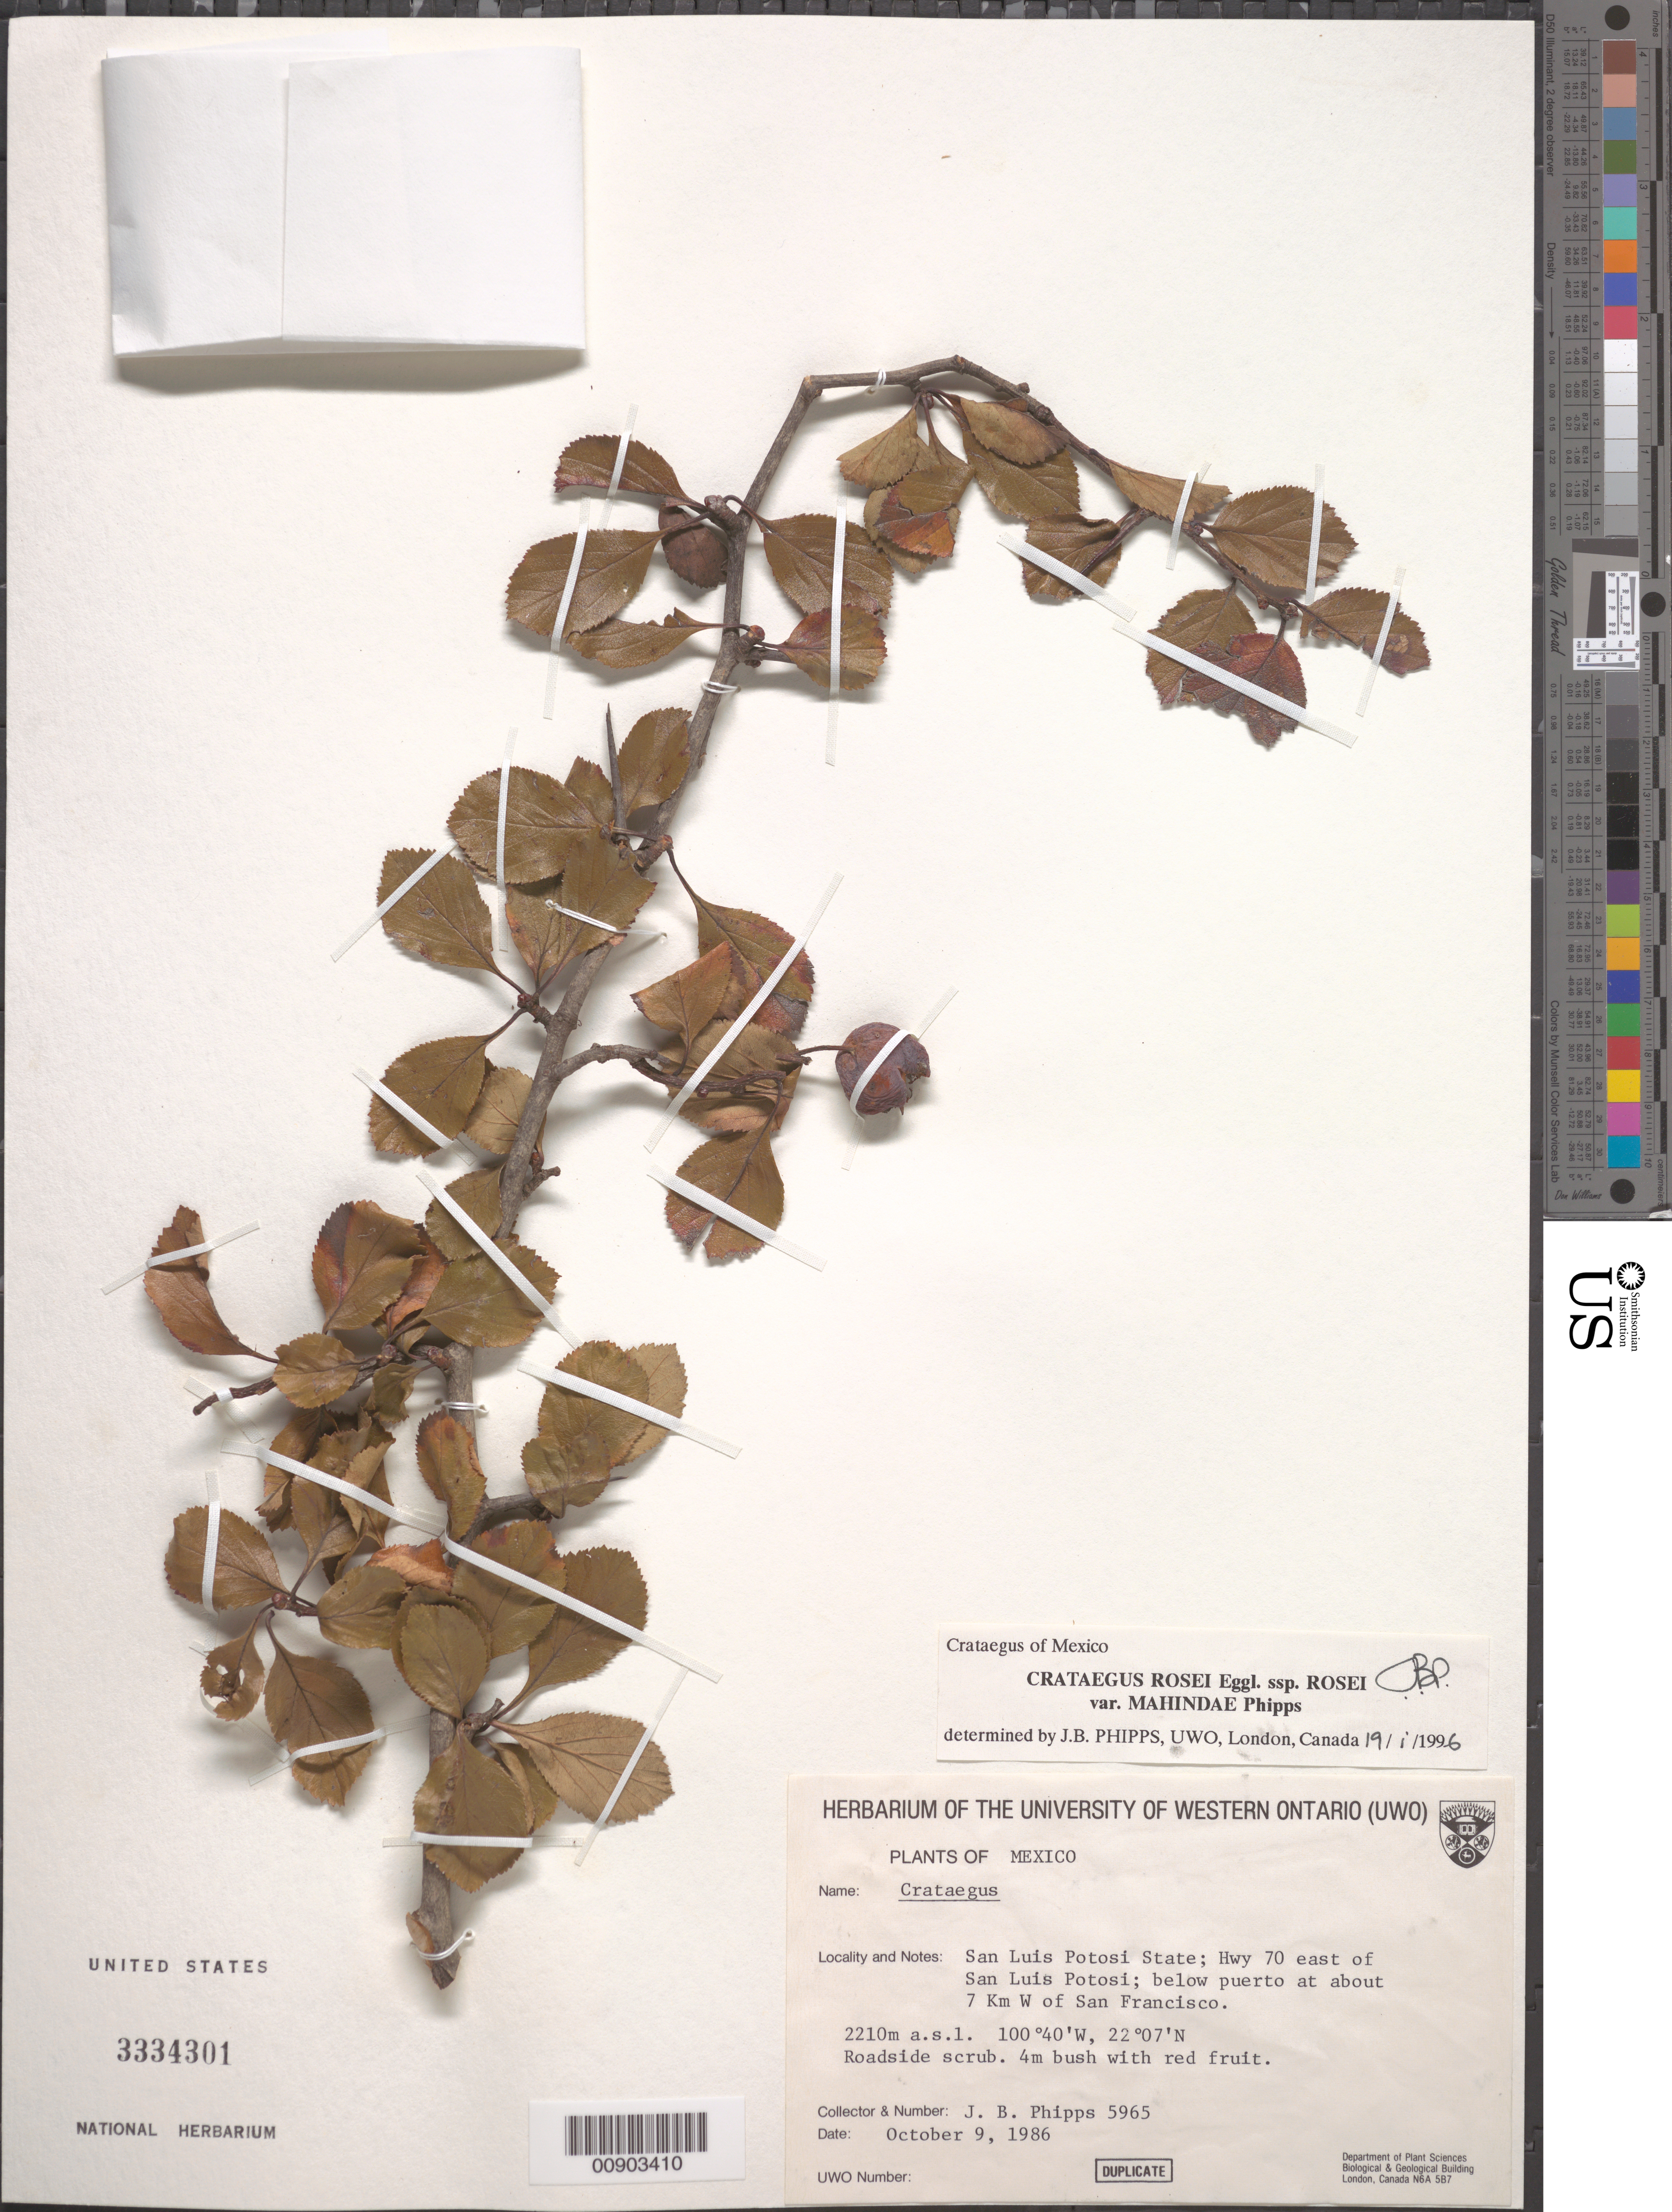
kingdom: Plantae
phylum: Tracheophyta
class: Magnoliopsida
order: Rosales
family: Rosaceae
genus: Crataegus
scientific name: Crataegus rosei var. mahindae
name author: Eggl.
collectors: J. Phipps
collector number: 5965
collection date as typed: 09 Oct 1986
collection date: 1986-10-09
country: Mexico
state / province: San Luis Potosí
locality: San Luis Potosí State; Hwy 70 east of San Luis Potosí; below puerto at about 7 km W of San Francisco.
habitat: Roadside scrub.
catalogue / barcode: US 3334301